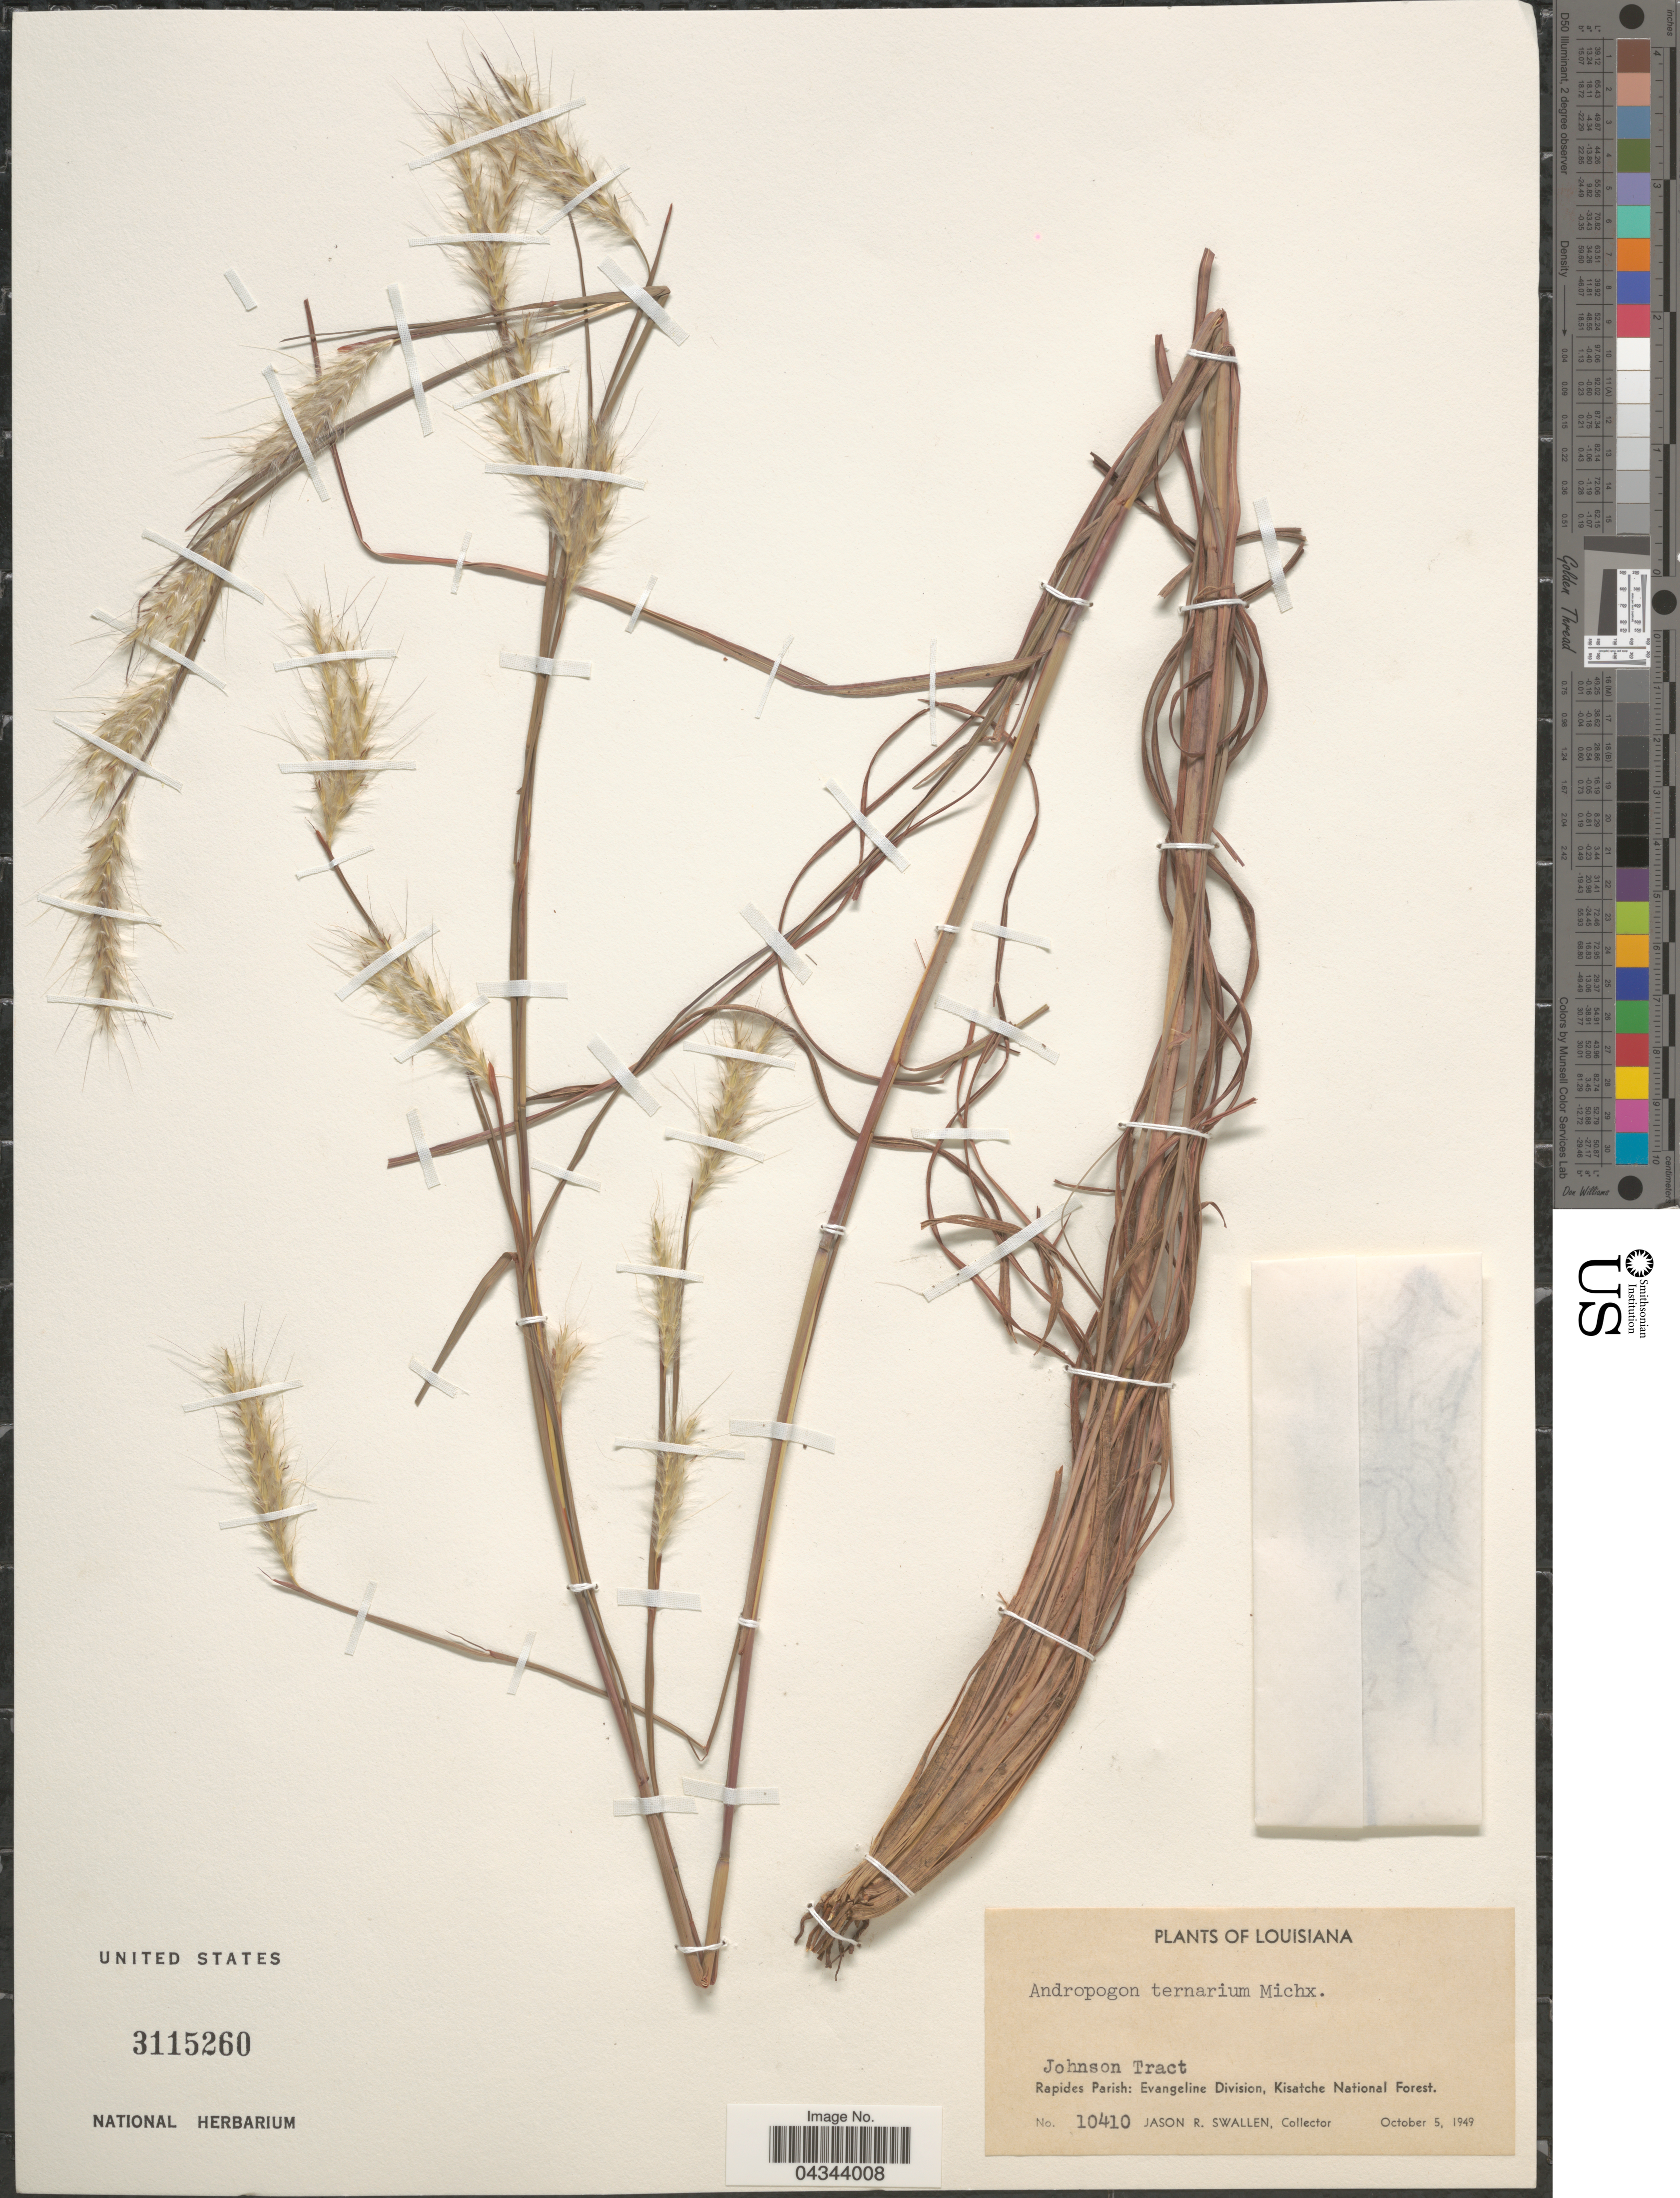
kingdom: Plantae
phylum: Tracheophyta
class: Liliopsida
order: Poales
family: Poaceae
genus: Andropogon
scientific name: Andropogon ternarius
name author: Michx.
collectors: J. R. Swallen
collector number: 10410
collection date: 1949-10-05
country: United States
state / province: Louisiana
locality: Johnson Tract. Rapides Parish: Evangeline Division, Kisatche National Forest.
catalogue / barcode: US 3115260